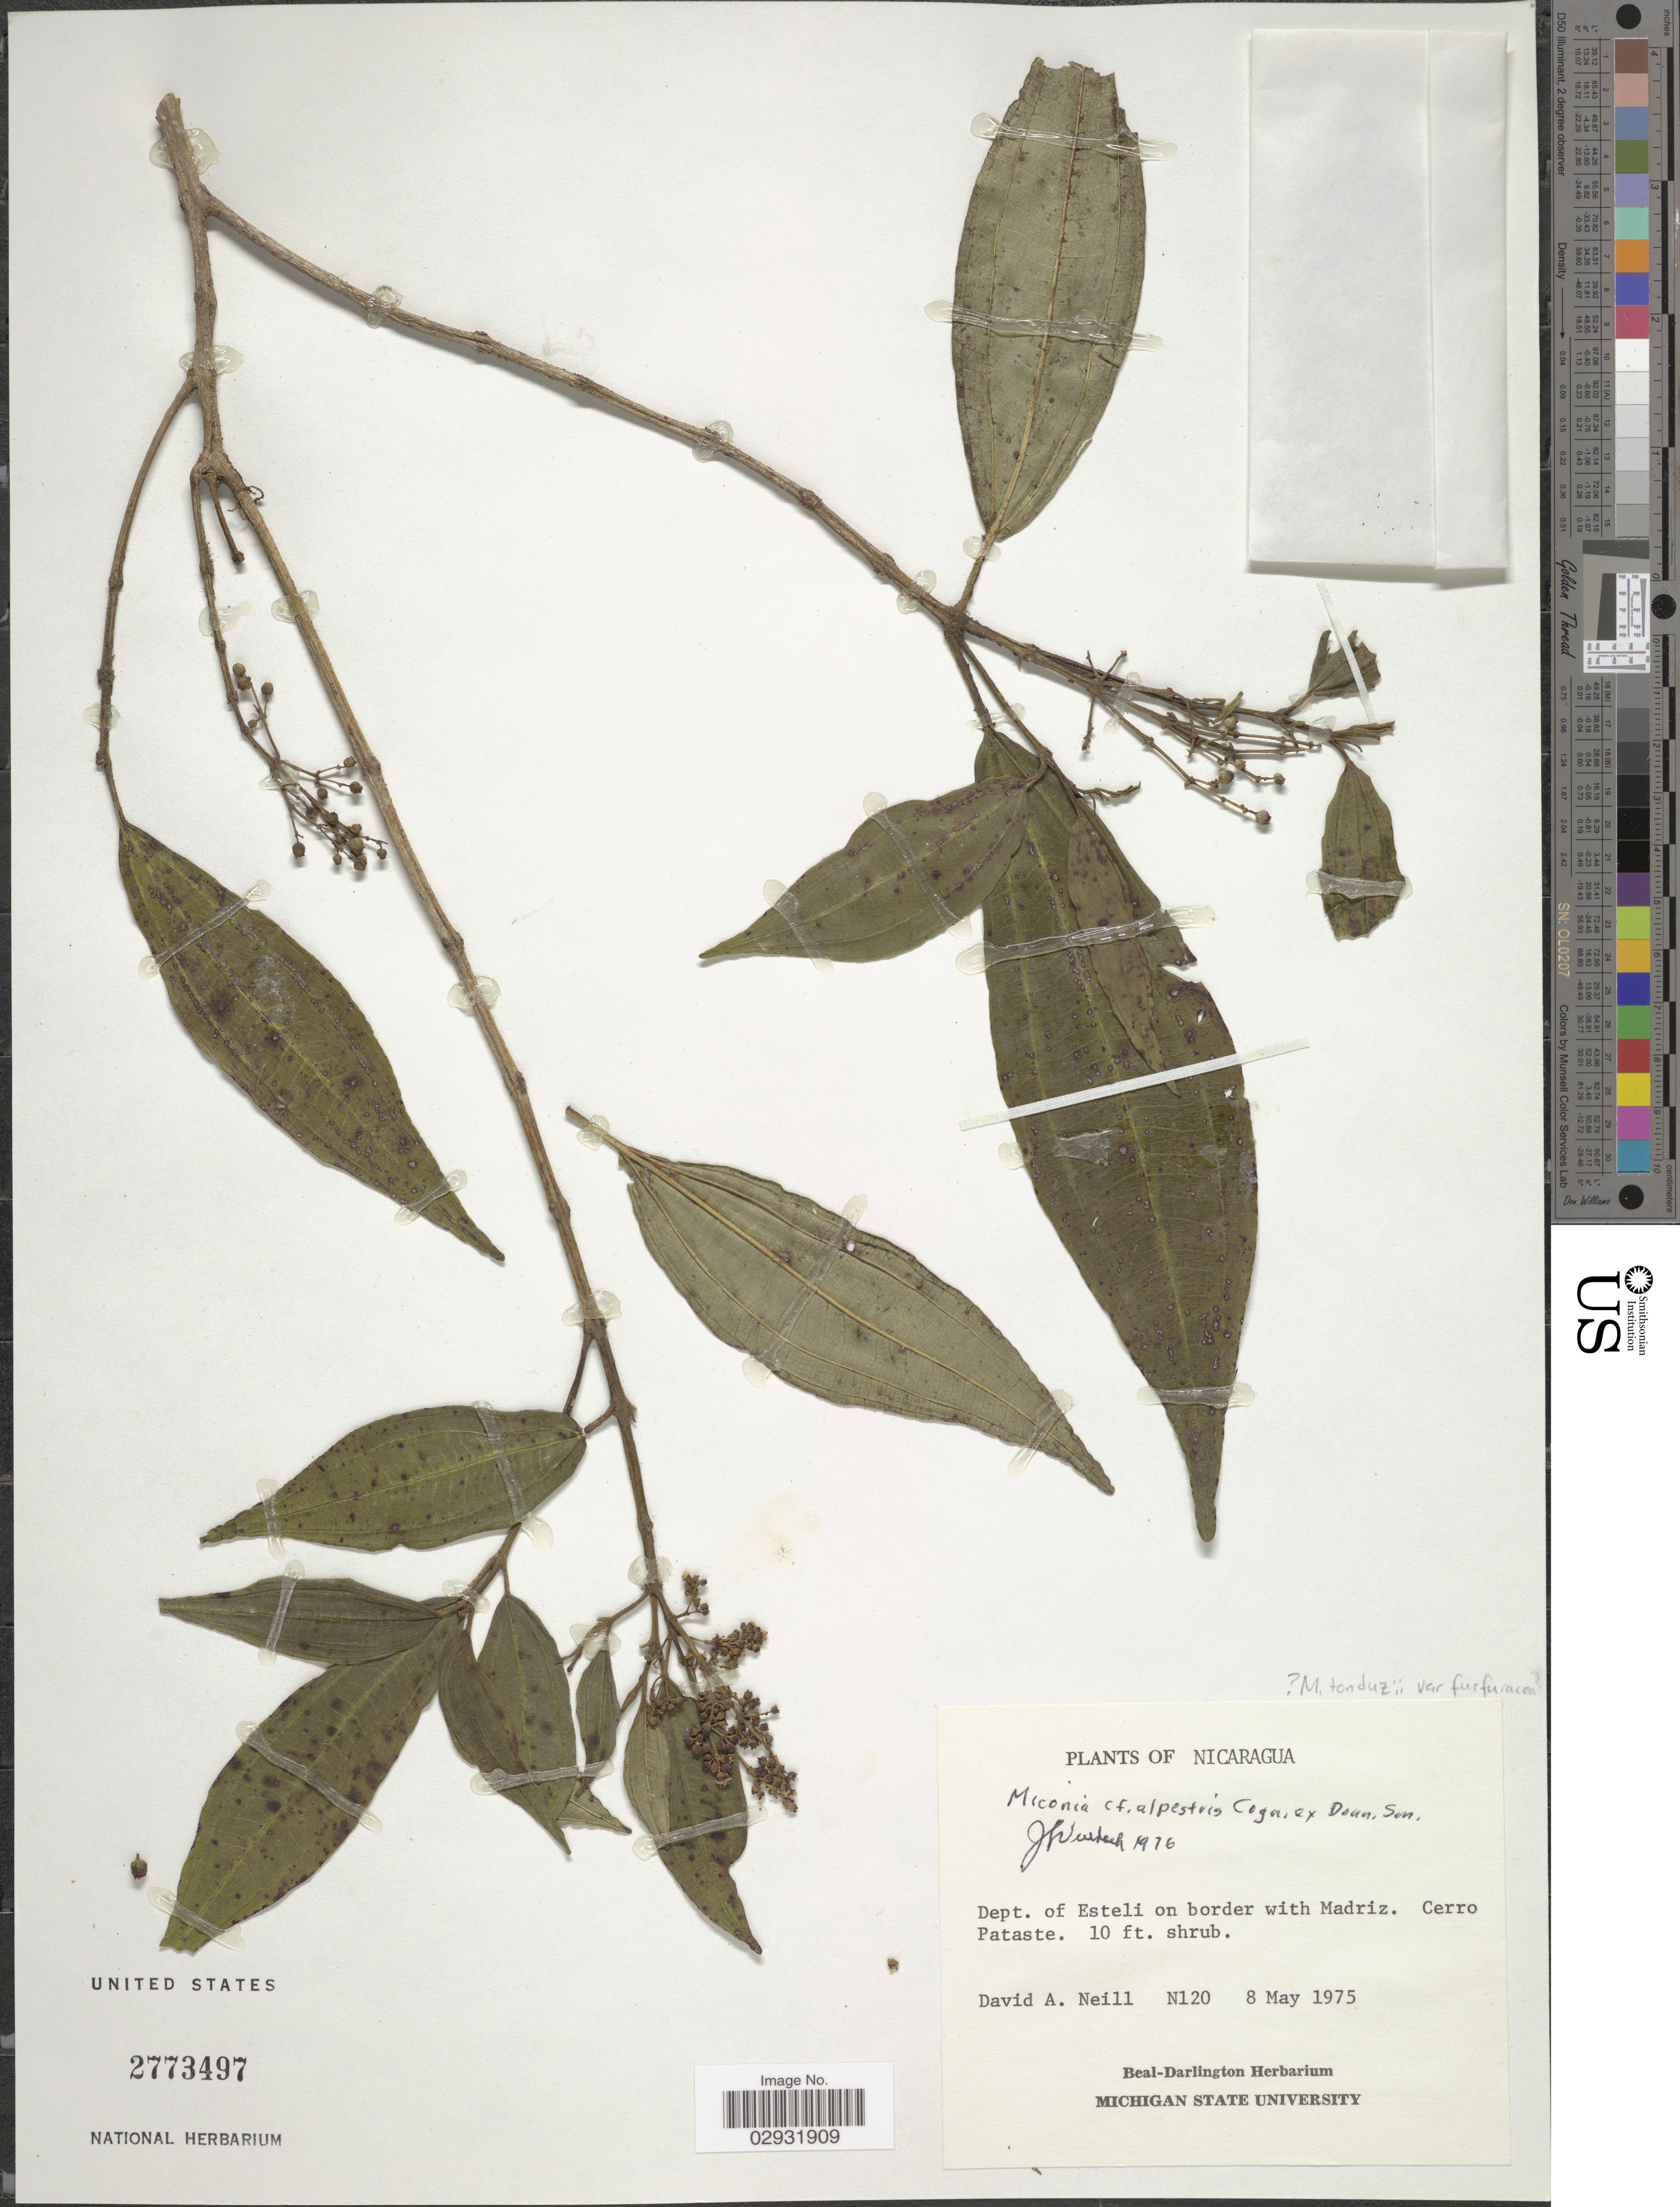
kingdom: Plantae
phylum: Tracheophyta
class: Magnoliopsida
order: Myrtales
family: Melastomataceae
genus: Miconia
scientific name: Miconia alpestris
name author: Cogn. ex Donn. Sm.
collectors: D. A. Neill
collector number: N120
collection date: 1975-05-08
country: Nicaragua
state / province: Esteli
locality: Dept. of Esteli on border with Madriz. Cerro Pataste.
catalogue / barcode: US 2773497